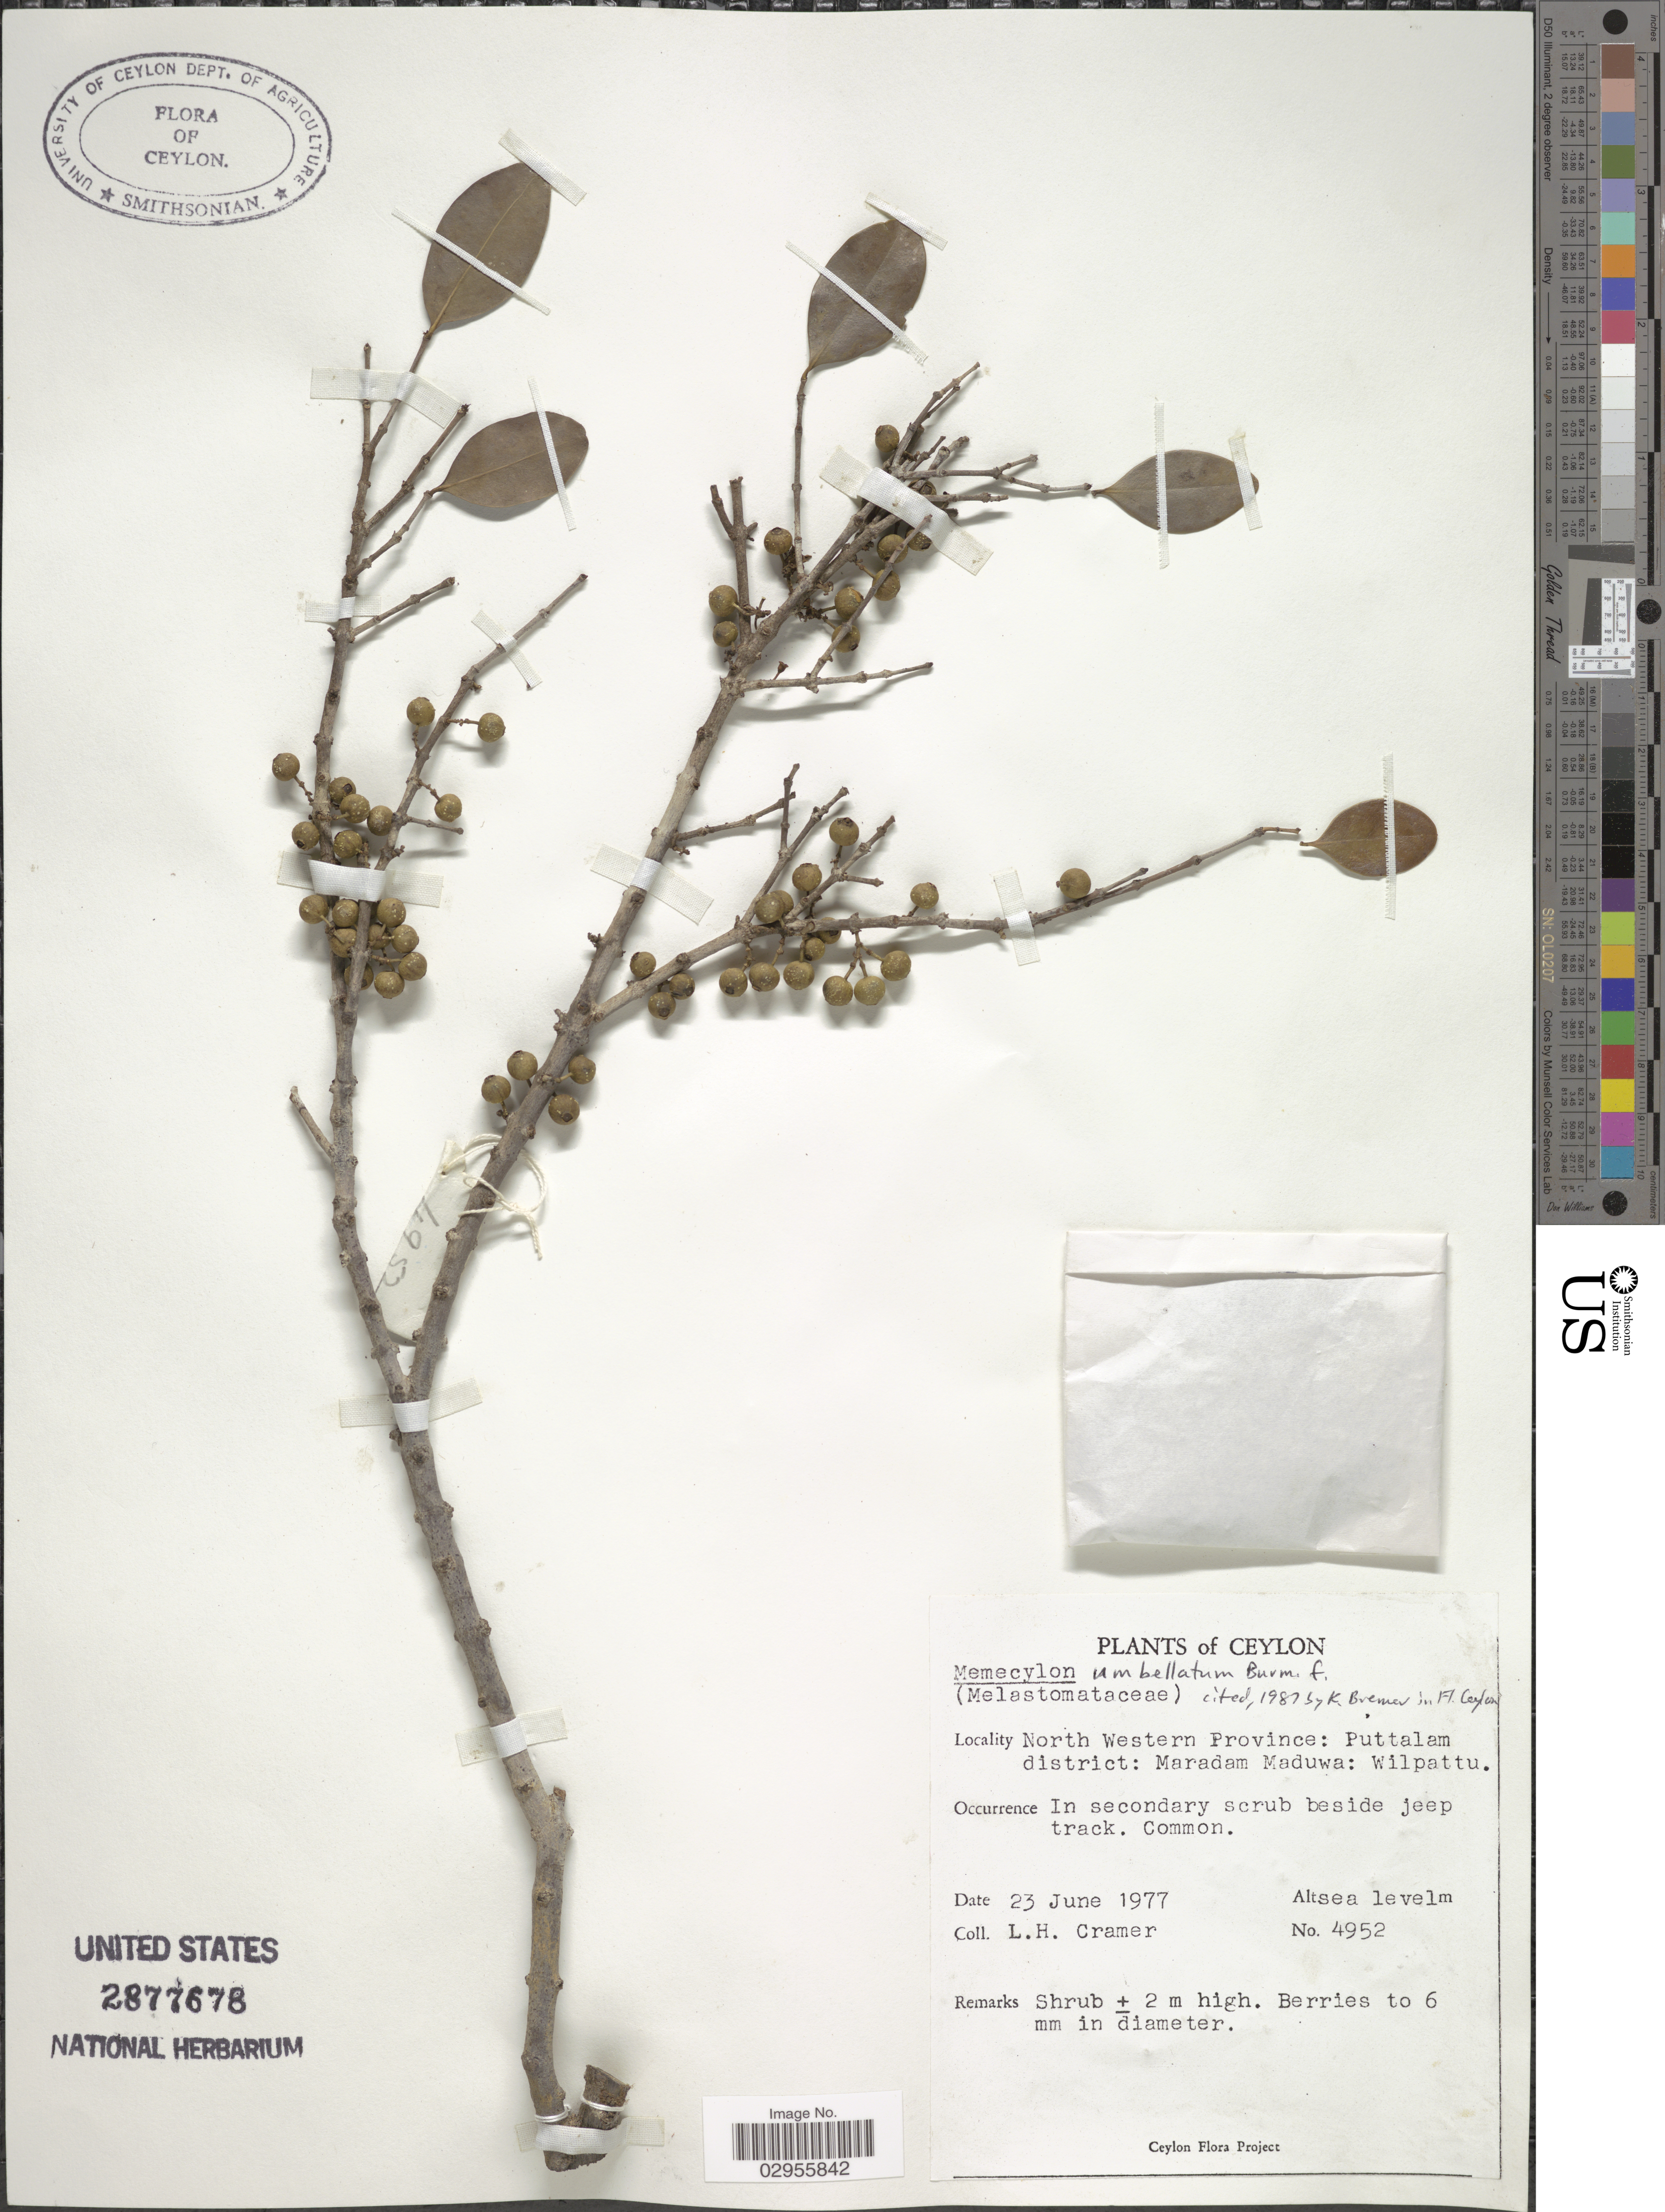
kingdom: Plantae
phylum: Tracheophyta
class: Magnoliopsida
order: Myrtales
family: Melastomataceae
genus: Memecylon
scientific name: Memecylon umbellatum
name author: Burm. f.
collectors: L. H. Cramer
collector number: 4952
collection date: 1977-06-23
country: Sri Lanka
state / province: North Western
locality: Ceylon, Puttalam district: Maradam Maduwa: Wilpattu.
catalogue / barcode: US 2877678